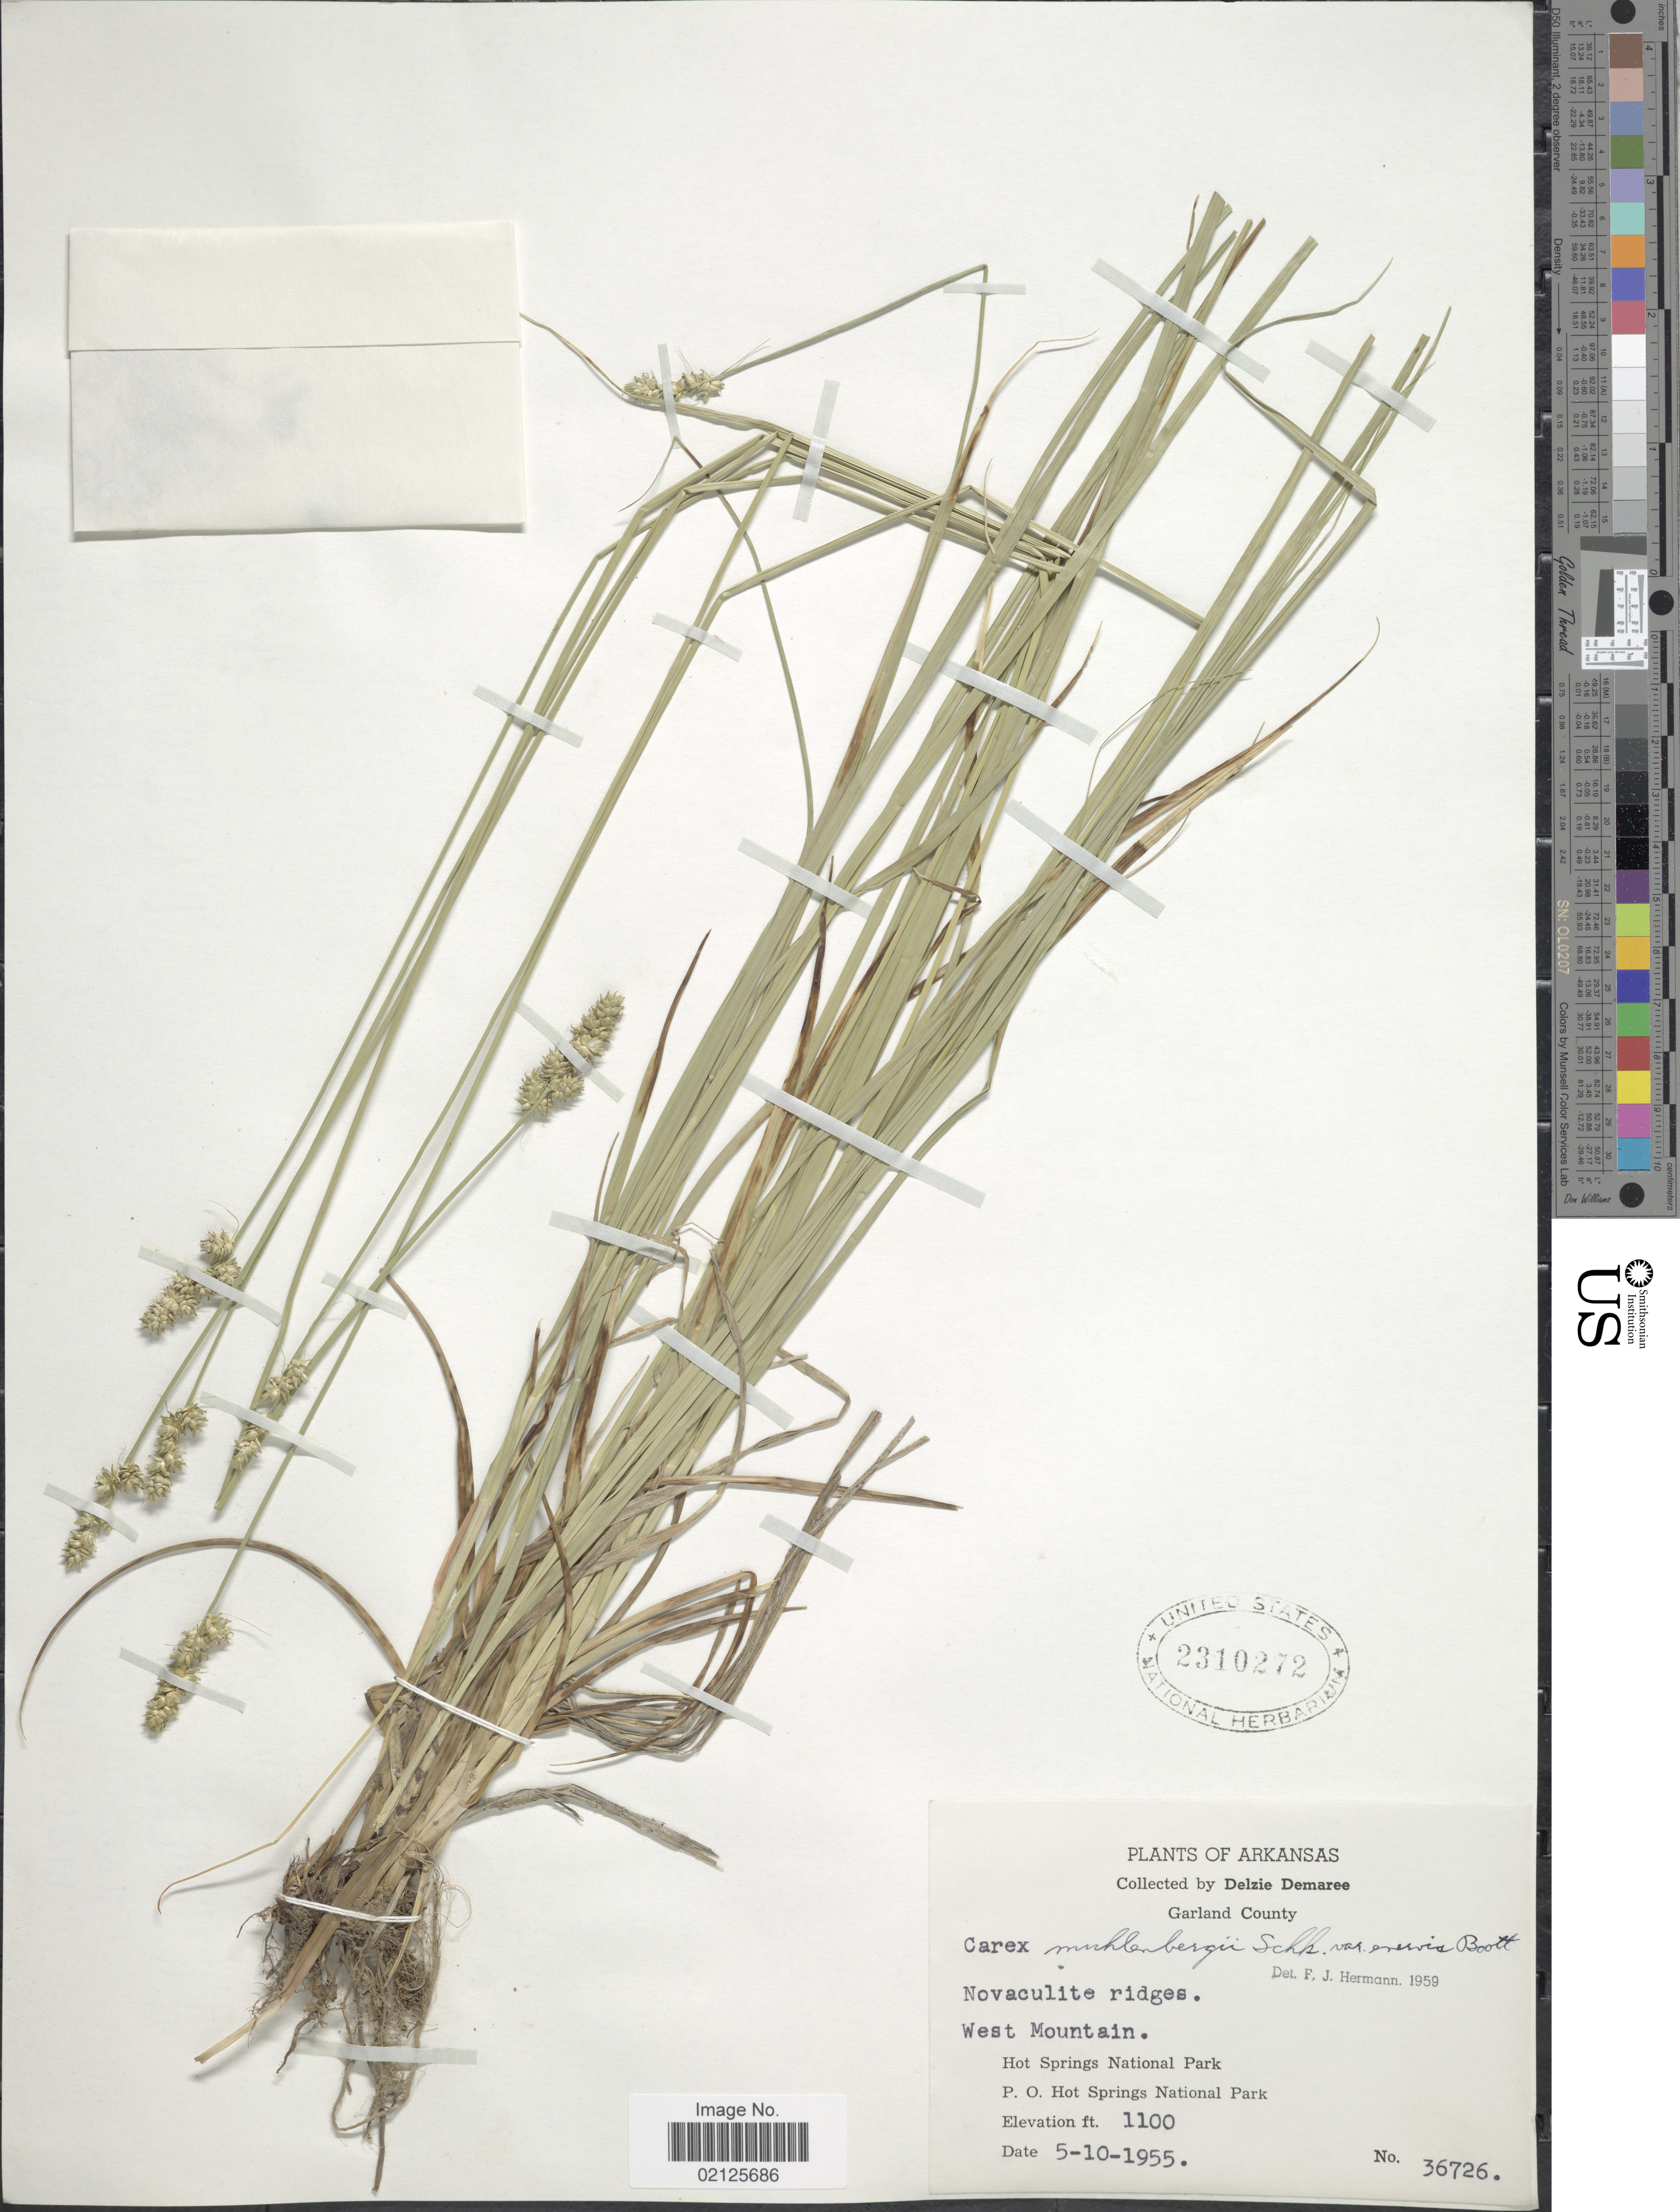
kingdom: Plantae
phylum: Tracheophyta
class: Liliopsida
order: Poales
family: Cyperaceae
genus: Carex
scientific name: Carex muehlenbergii var. enervis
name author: Boott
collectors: D. Demaree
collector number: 36726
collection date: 1955-05-10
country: United States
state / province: Arkansas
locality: Garland County, West Mountain, Hot Springs National Park, P.O. Hot Springs National Park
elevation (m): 335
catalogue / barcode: US 2310272